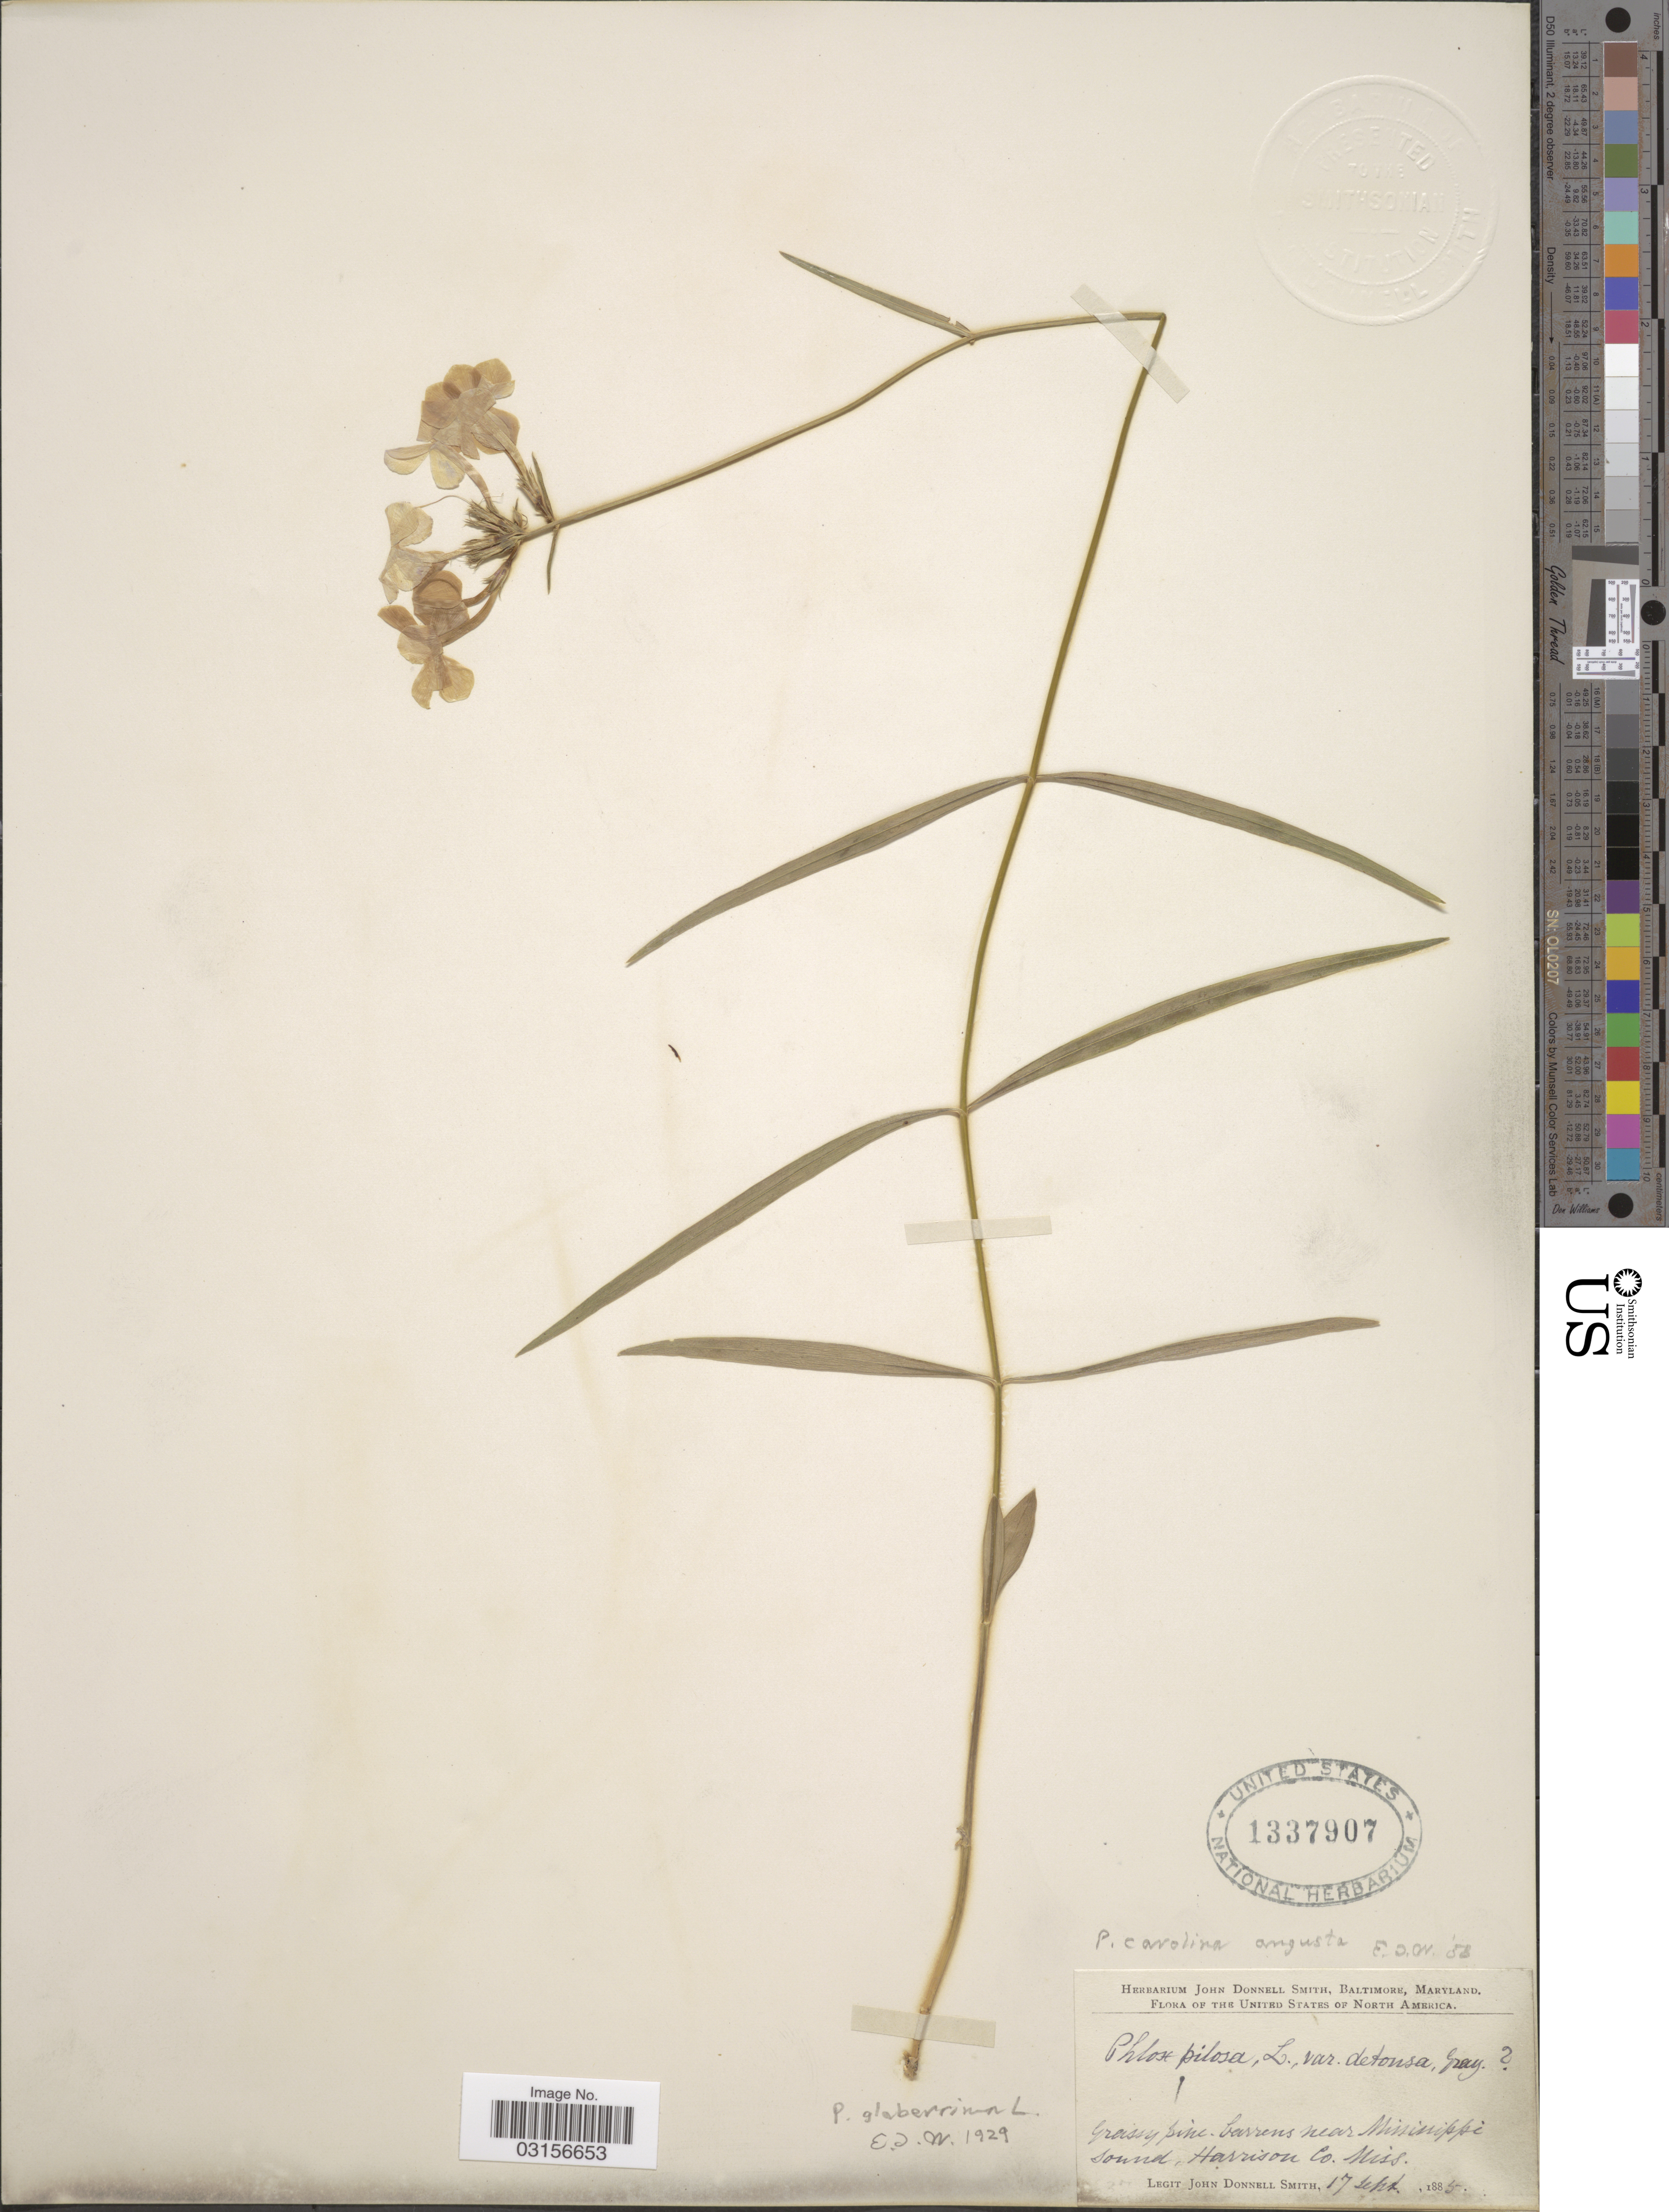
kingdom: Plantae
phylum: Tracheophyta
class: Magnoliopsida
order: Ericales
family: Polemoniaceae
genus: Phlox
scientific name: Phlox carolina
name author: L.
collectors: J. Donnell Smith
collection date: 1885-09-17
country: United States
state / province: Mississippi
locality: Barrens near Mississippi Sound, Harrison Co. Miss.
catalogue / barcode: US 1337907